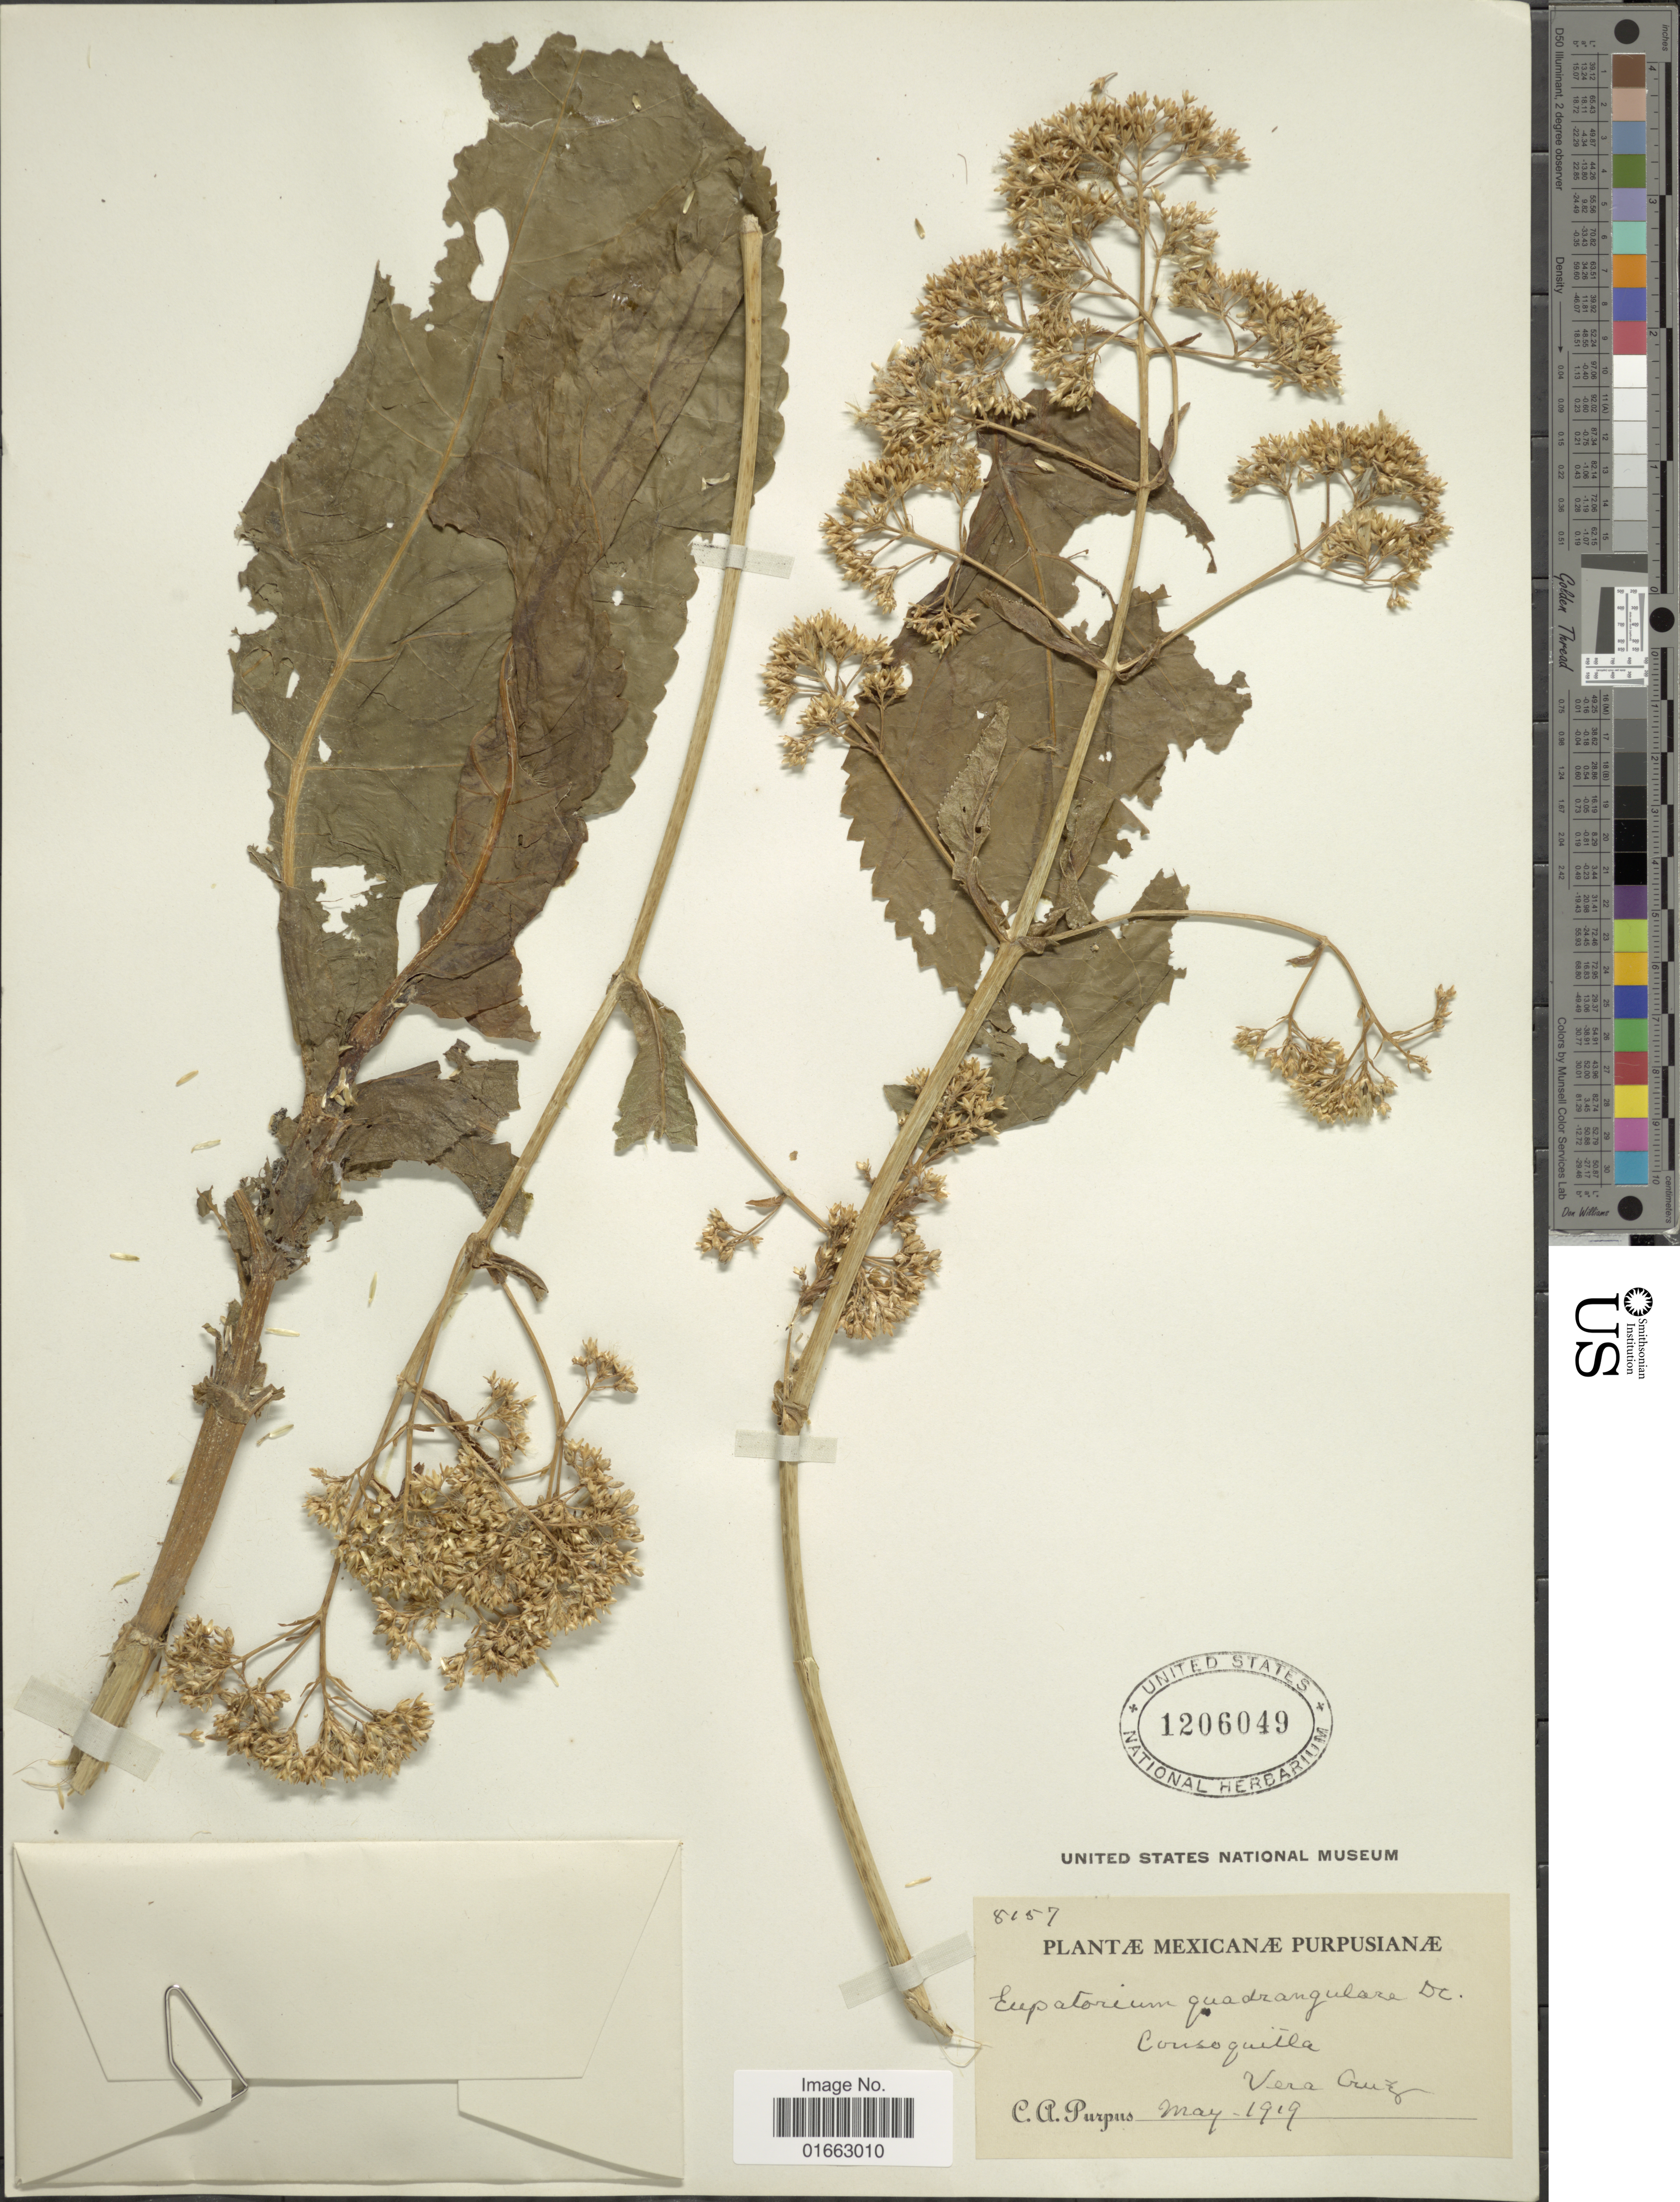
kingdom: Plantae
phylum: Tracheophyta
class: Magnoliopsida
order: Asterales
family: Asteraceae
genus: Critonia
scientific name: Critonia quadrangularis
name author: (DC.) R.M. King & H. Rob.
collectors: C. A. Purpus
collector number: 8157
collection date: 1919-05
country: Mexico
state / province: Veracruz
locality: Cousoquitla,Vera Cruz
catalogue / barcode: US 1206049